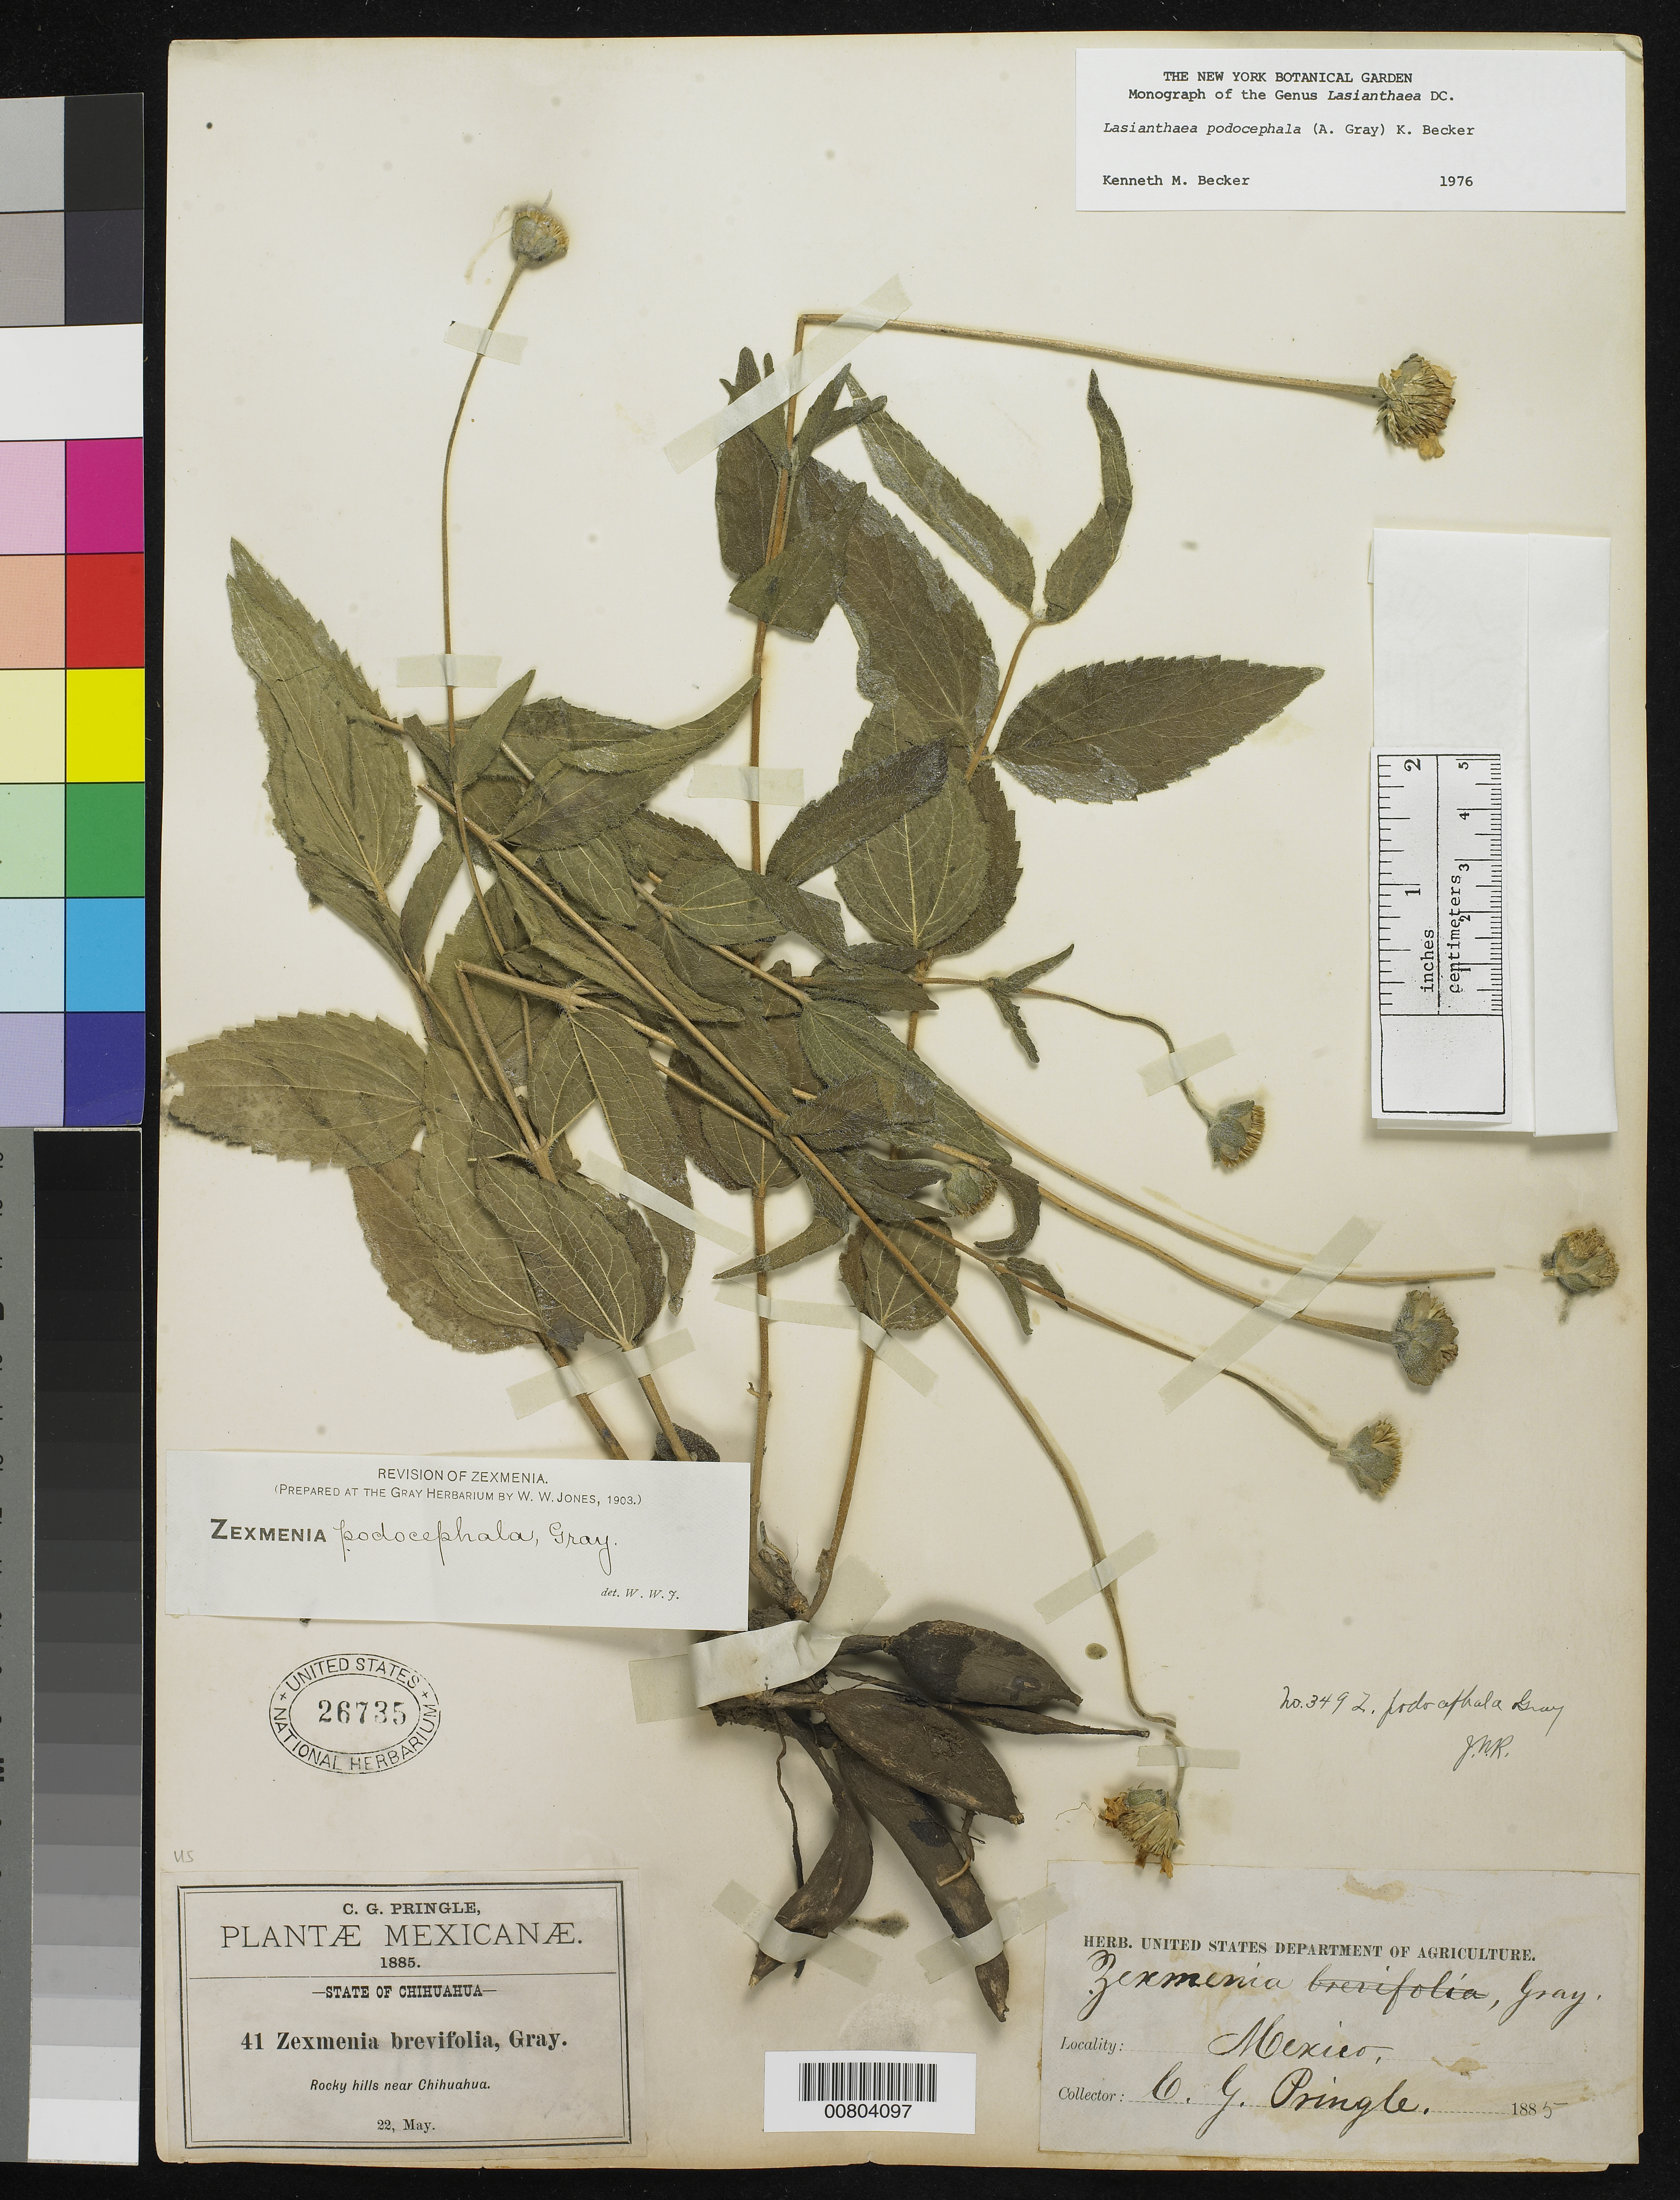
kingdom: Plantae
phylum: Tracheophyta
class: Magnoliopsida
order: Asterales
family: Asteraceae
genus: Lasianthaea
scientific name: Lasianthaea podocephala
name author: (A. Gray) K.M. Becker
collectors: C. G. Pringle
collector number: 41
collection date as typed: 22 May 1885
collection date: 1885-05-22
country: Mexico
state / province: Chihuahua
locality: Rocky hills near Chihuahua.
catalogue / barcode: US 26735